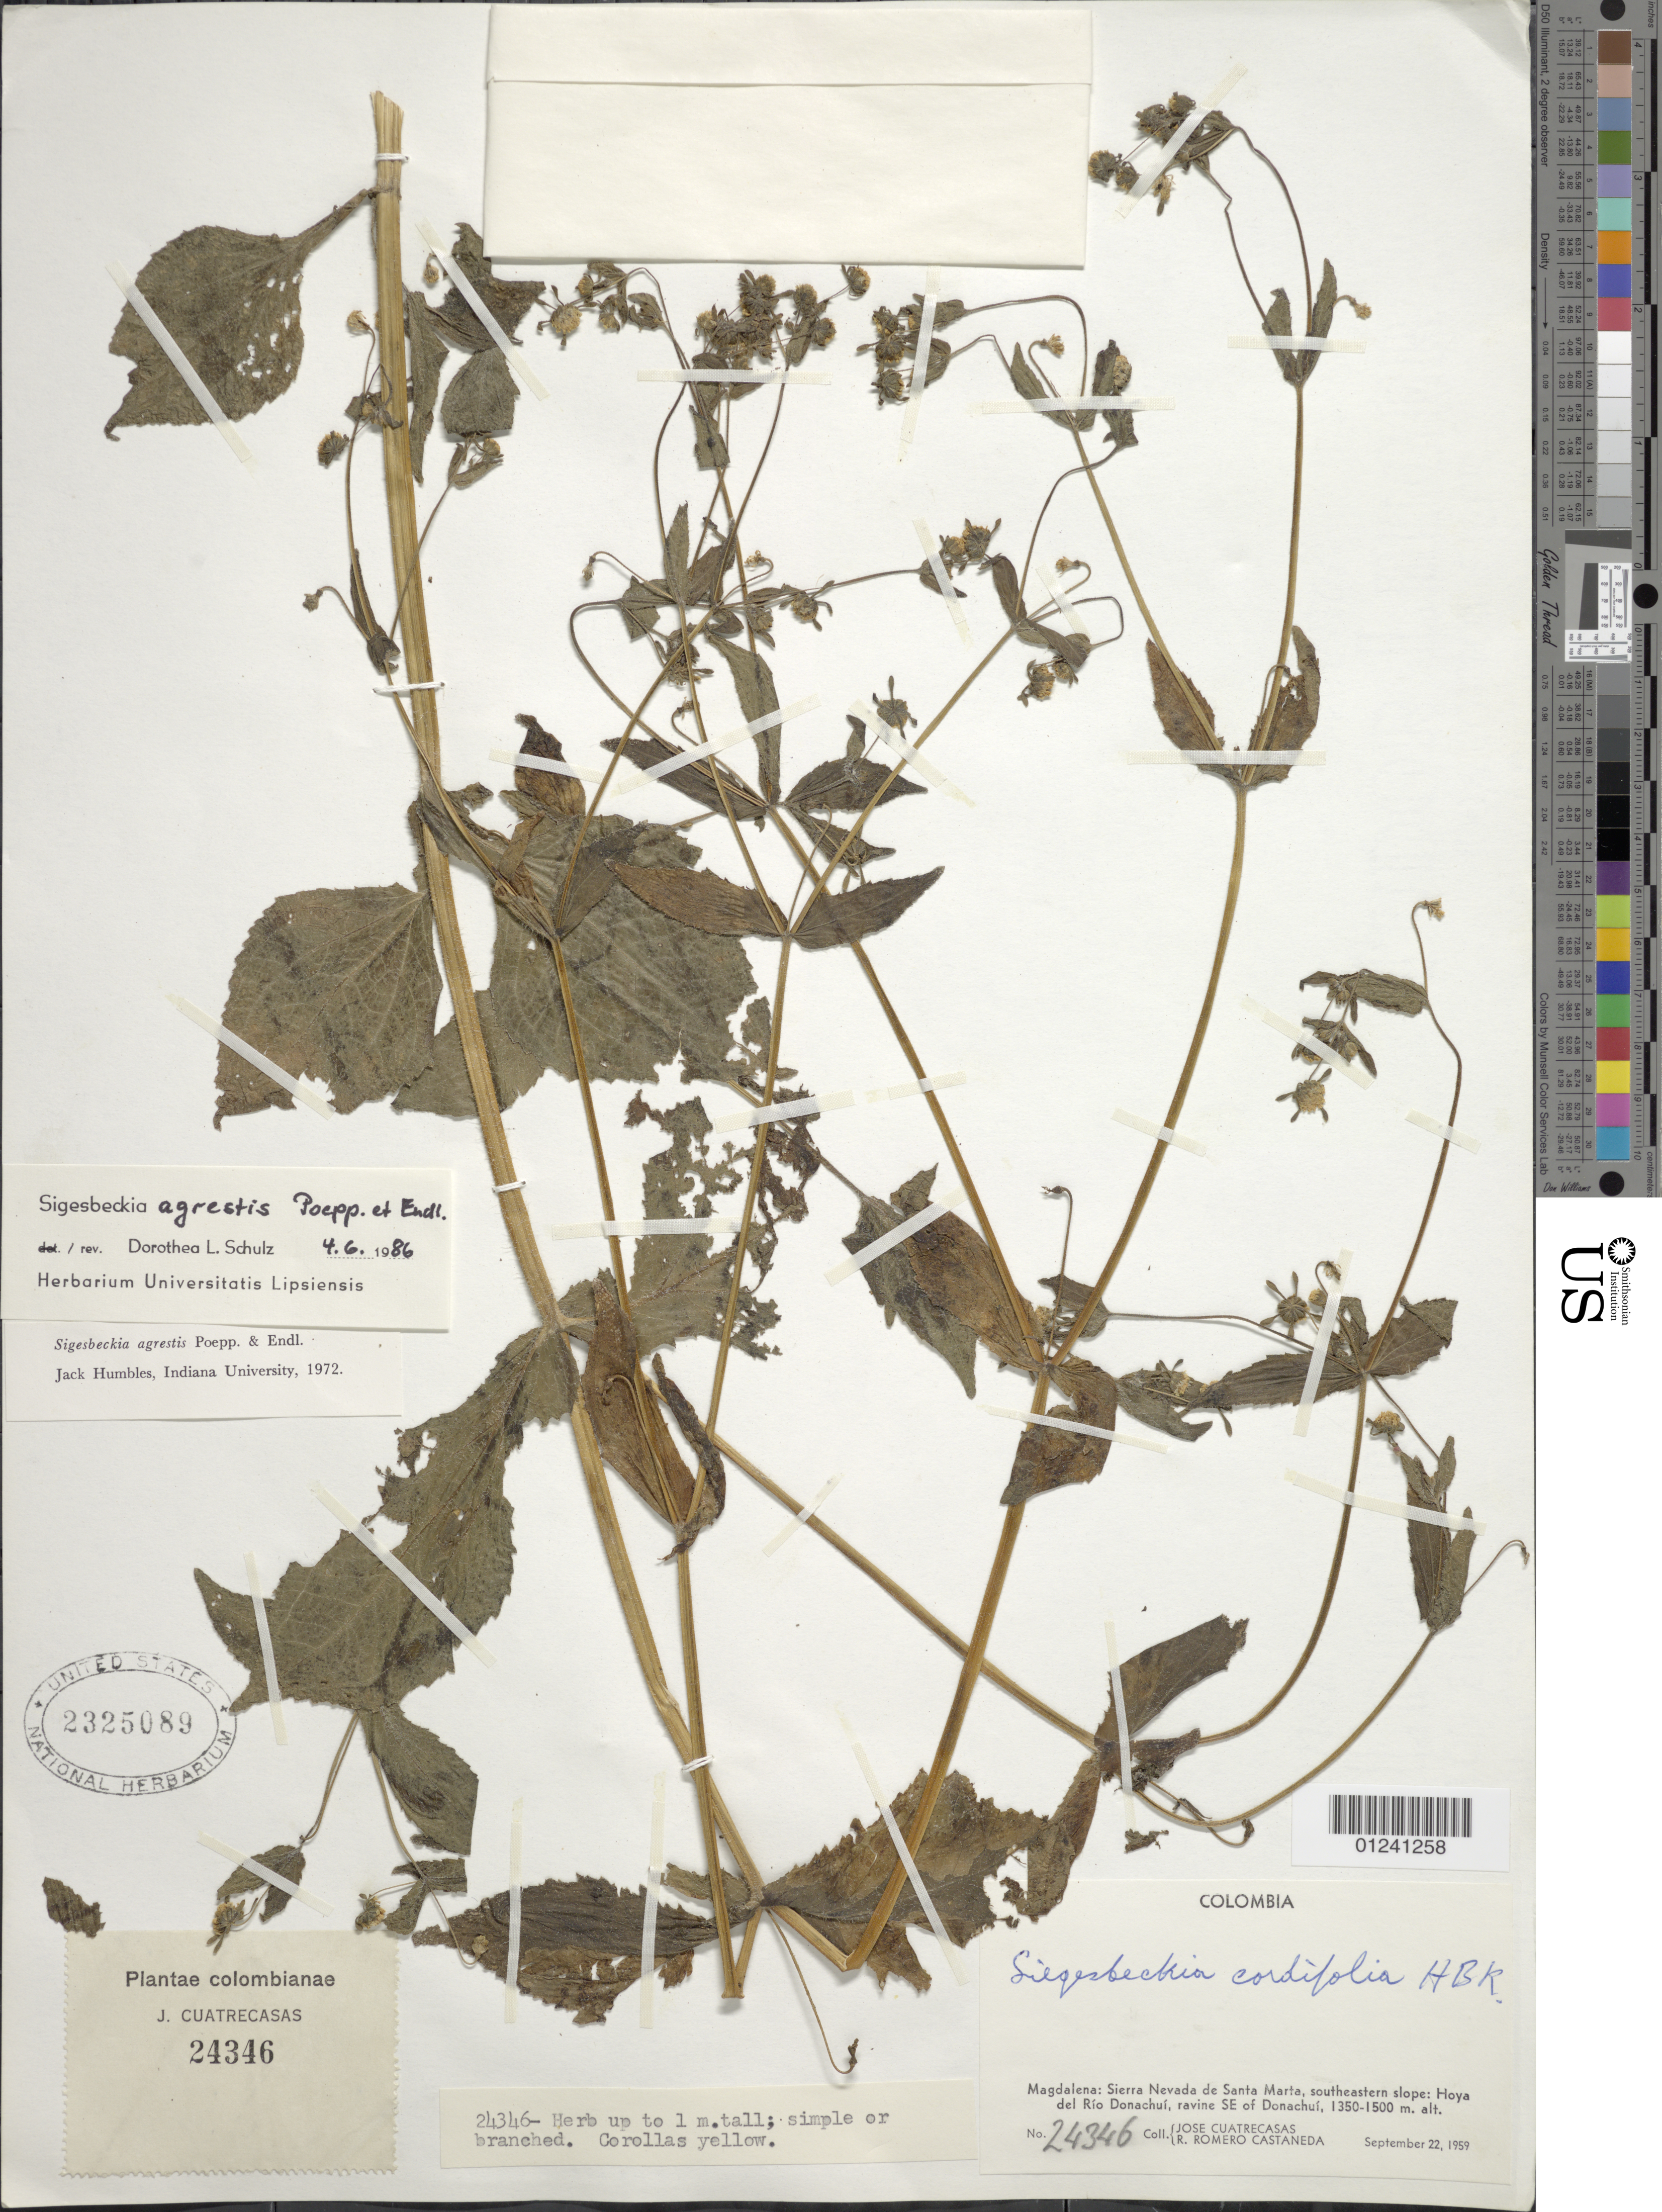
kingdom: Plantae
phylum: Tracheophyta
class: Magnoliopsida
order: Asterales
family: Asteraceae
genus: Sigesbeckia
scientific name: Sigesbeckia agrestis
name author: Poepp.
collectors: J. Cuatrecasas & R. Romero Castañeda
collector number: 24346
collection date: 1959-09-22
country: Colombia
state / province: Magdalena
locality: Sierra Nevada de Santa Marta, southeastern slope: Hoya del Rio Donachui, ravine SE of Donachui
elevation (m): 1350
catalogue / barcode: US 2325089